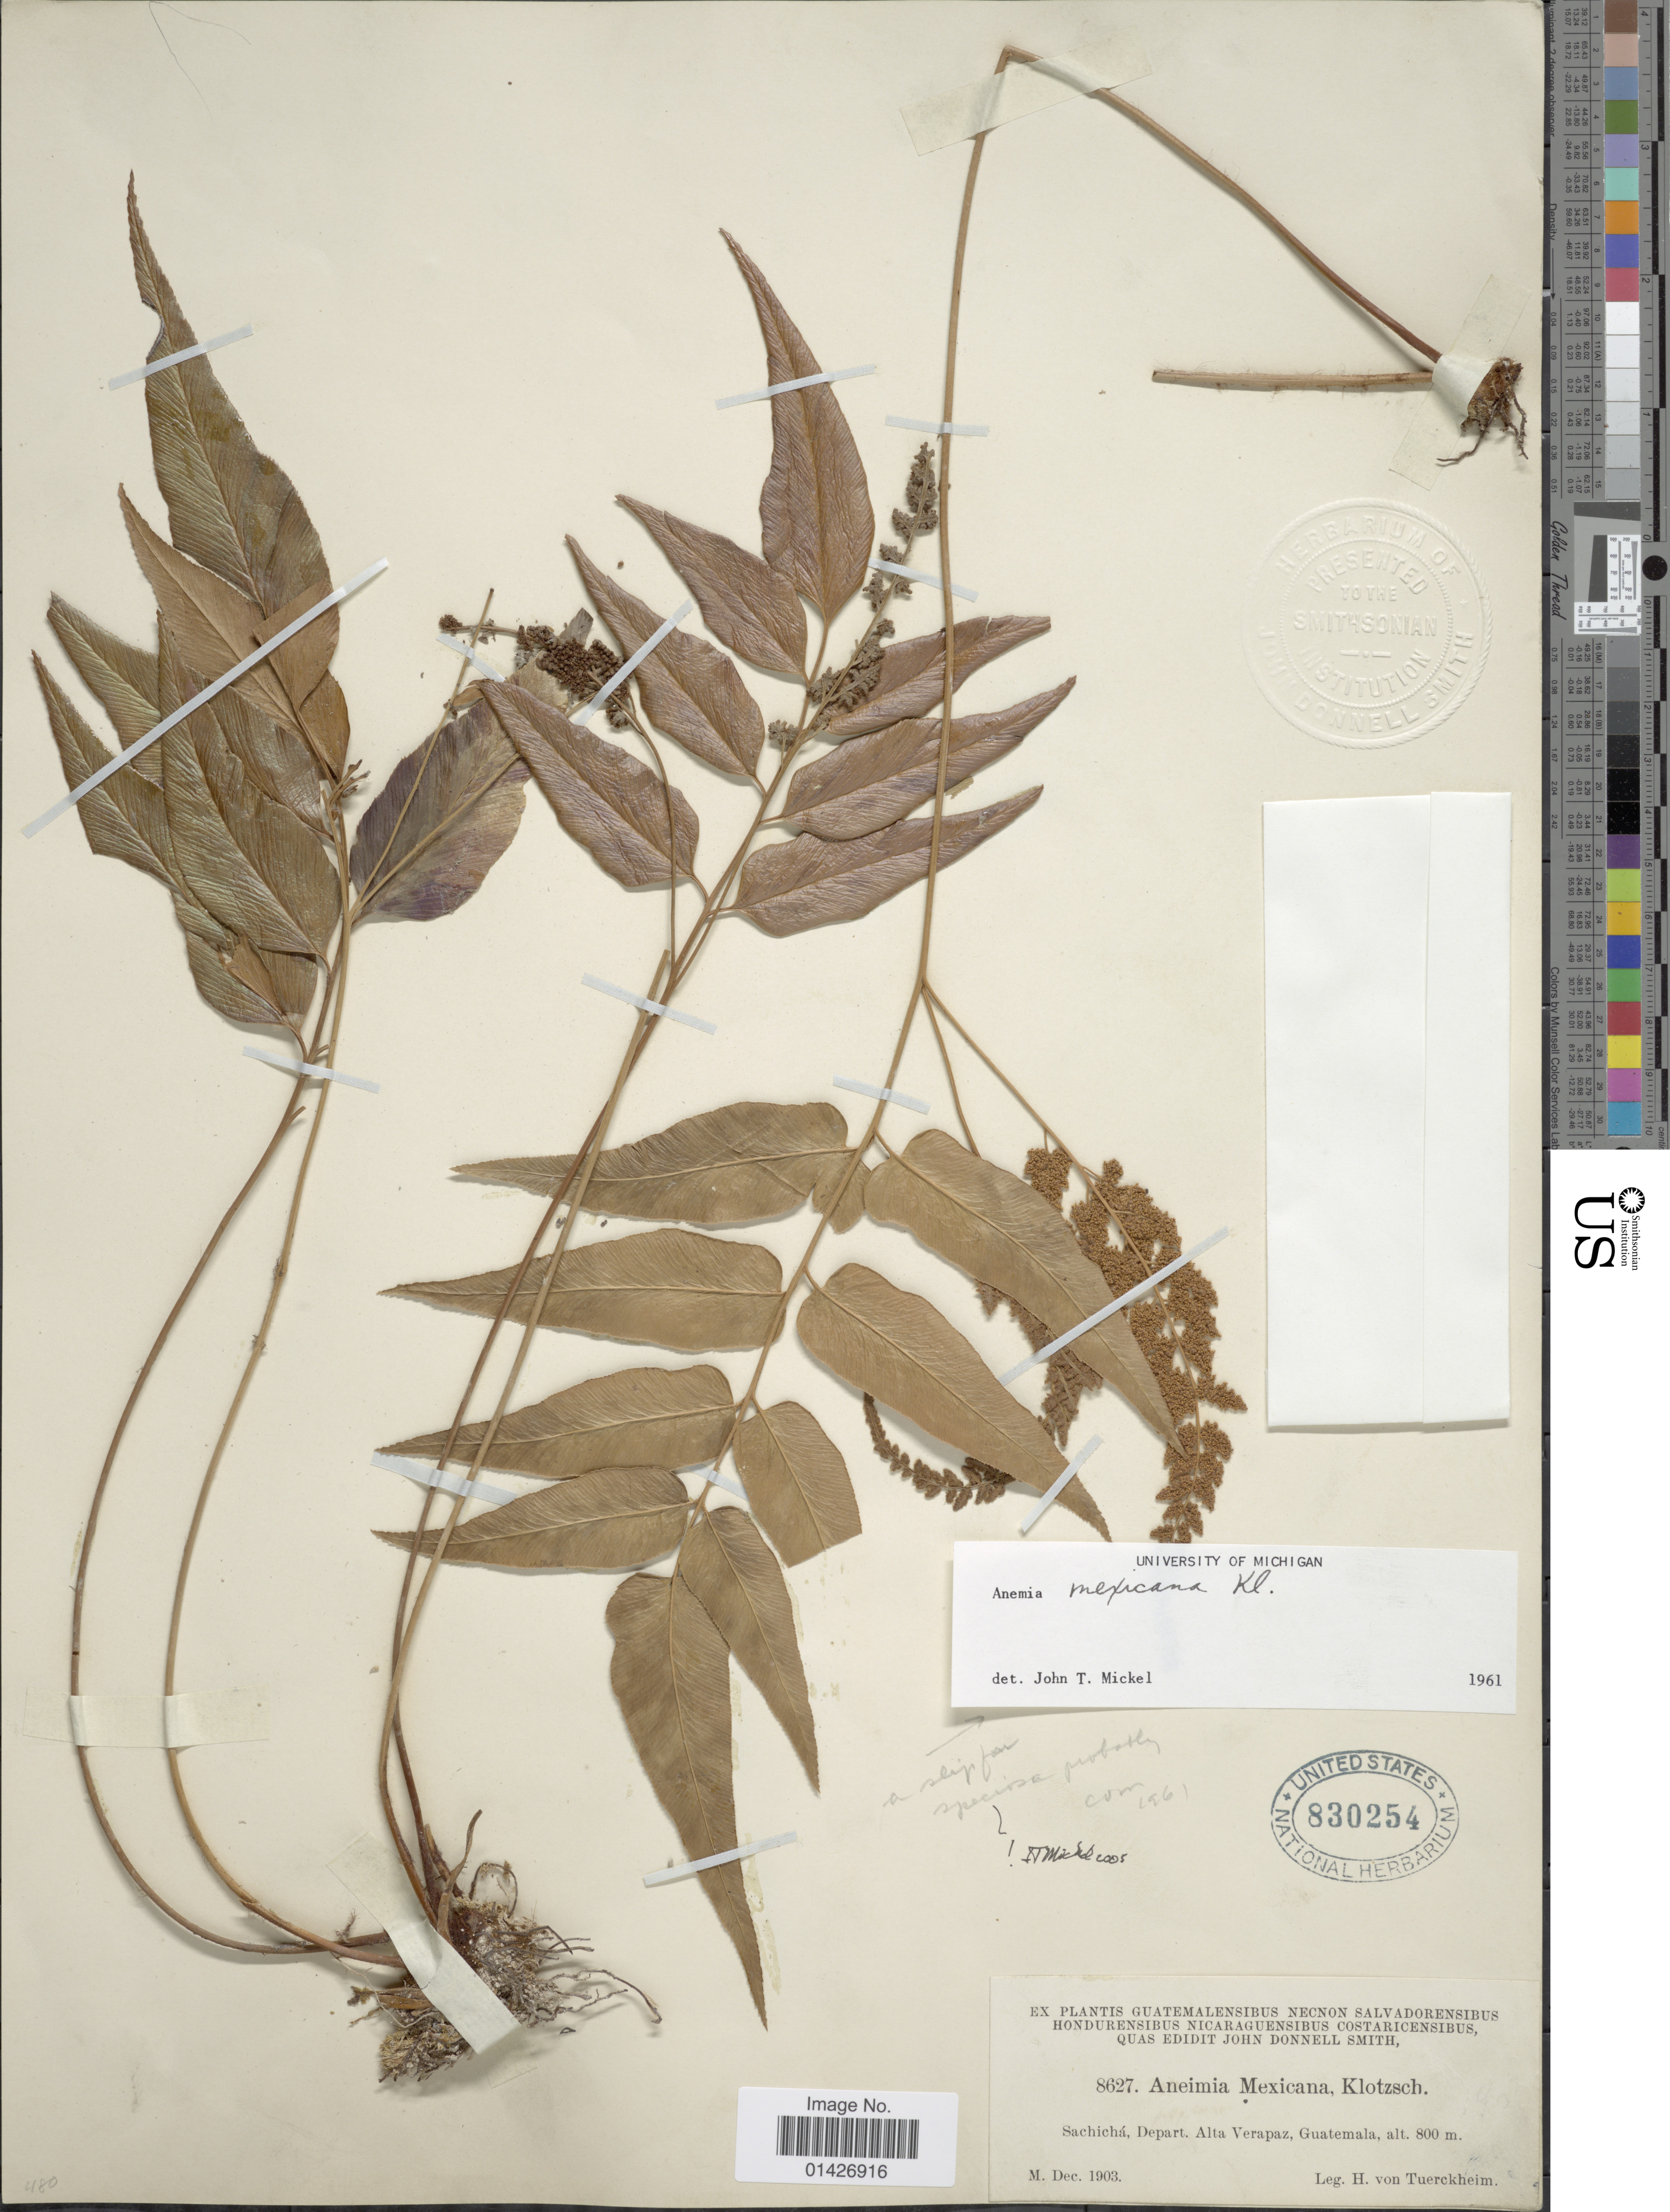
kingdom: Plantae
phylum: Tracheophyta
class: Polypodiopsida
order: Schizaeales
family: Anemiaceae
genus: Anemia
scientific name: Anemia speciosa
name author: C. Presl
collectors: H. von Türckheim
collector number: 8627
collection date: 1903-12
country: Guatemala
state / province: Alta Verapaz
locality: Sachichá, Depart Alta Verapaz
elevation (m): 800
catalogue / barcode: US 830254